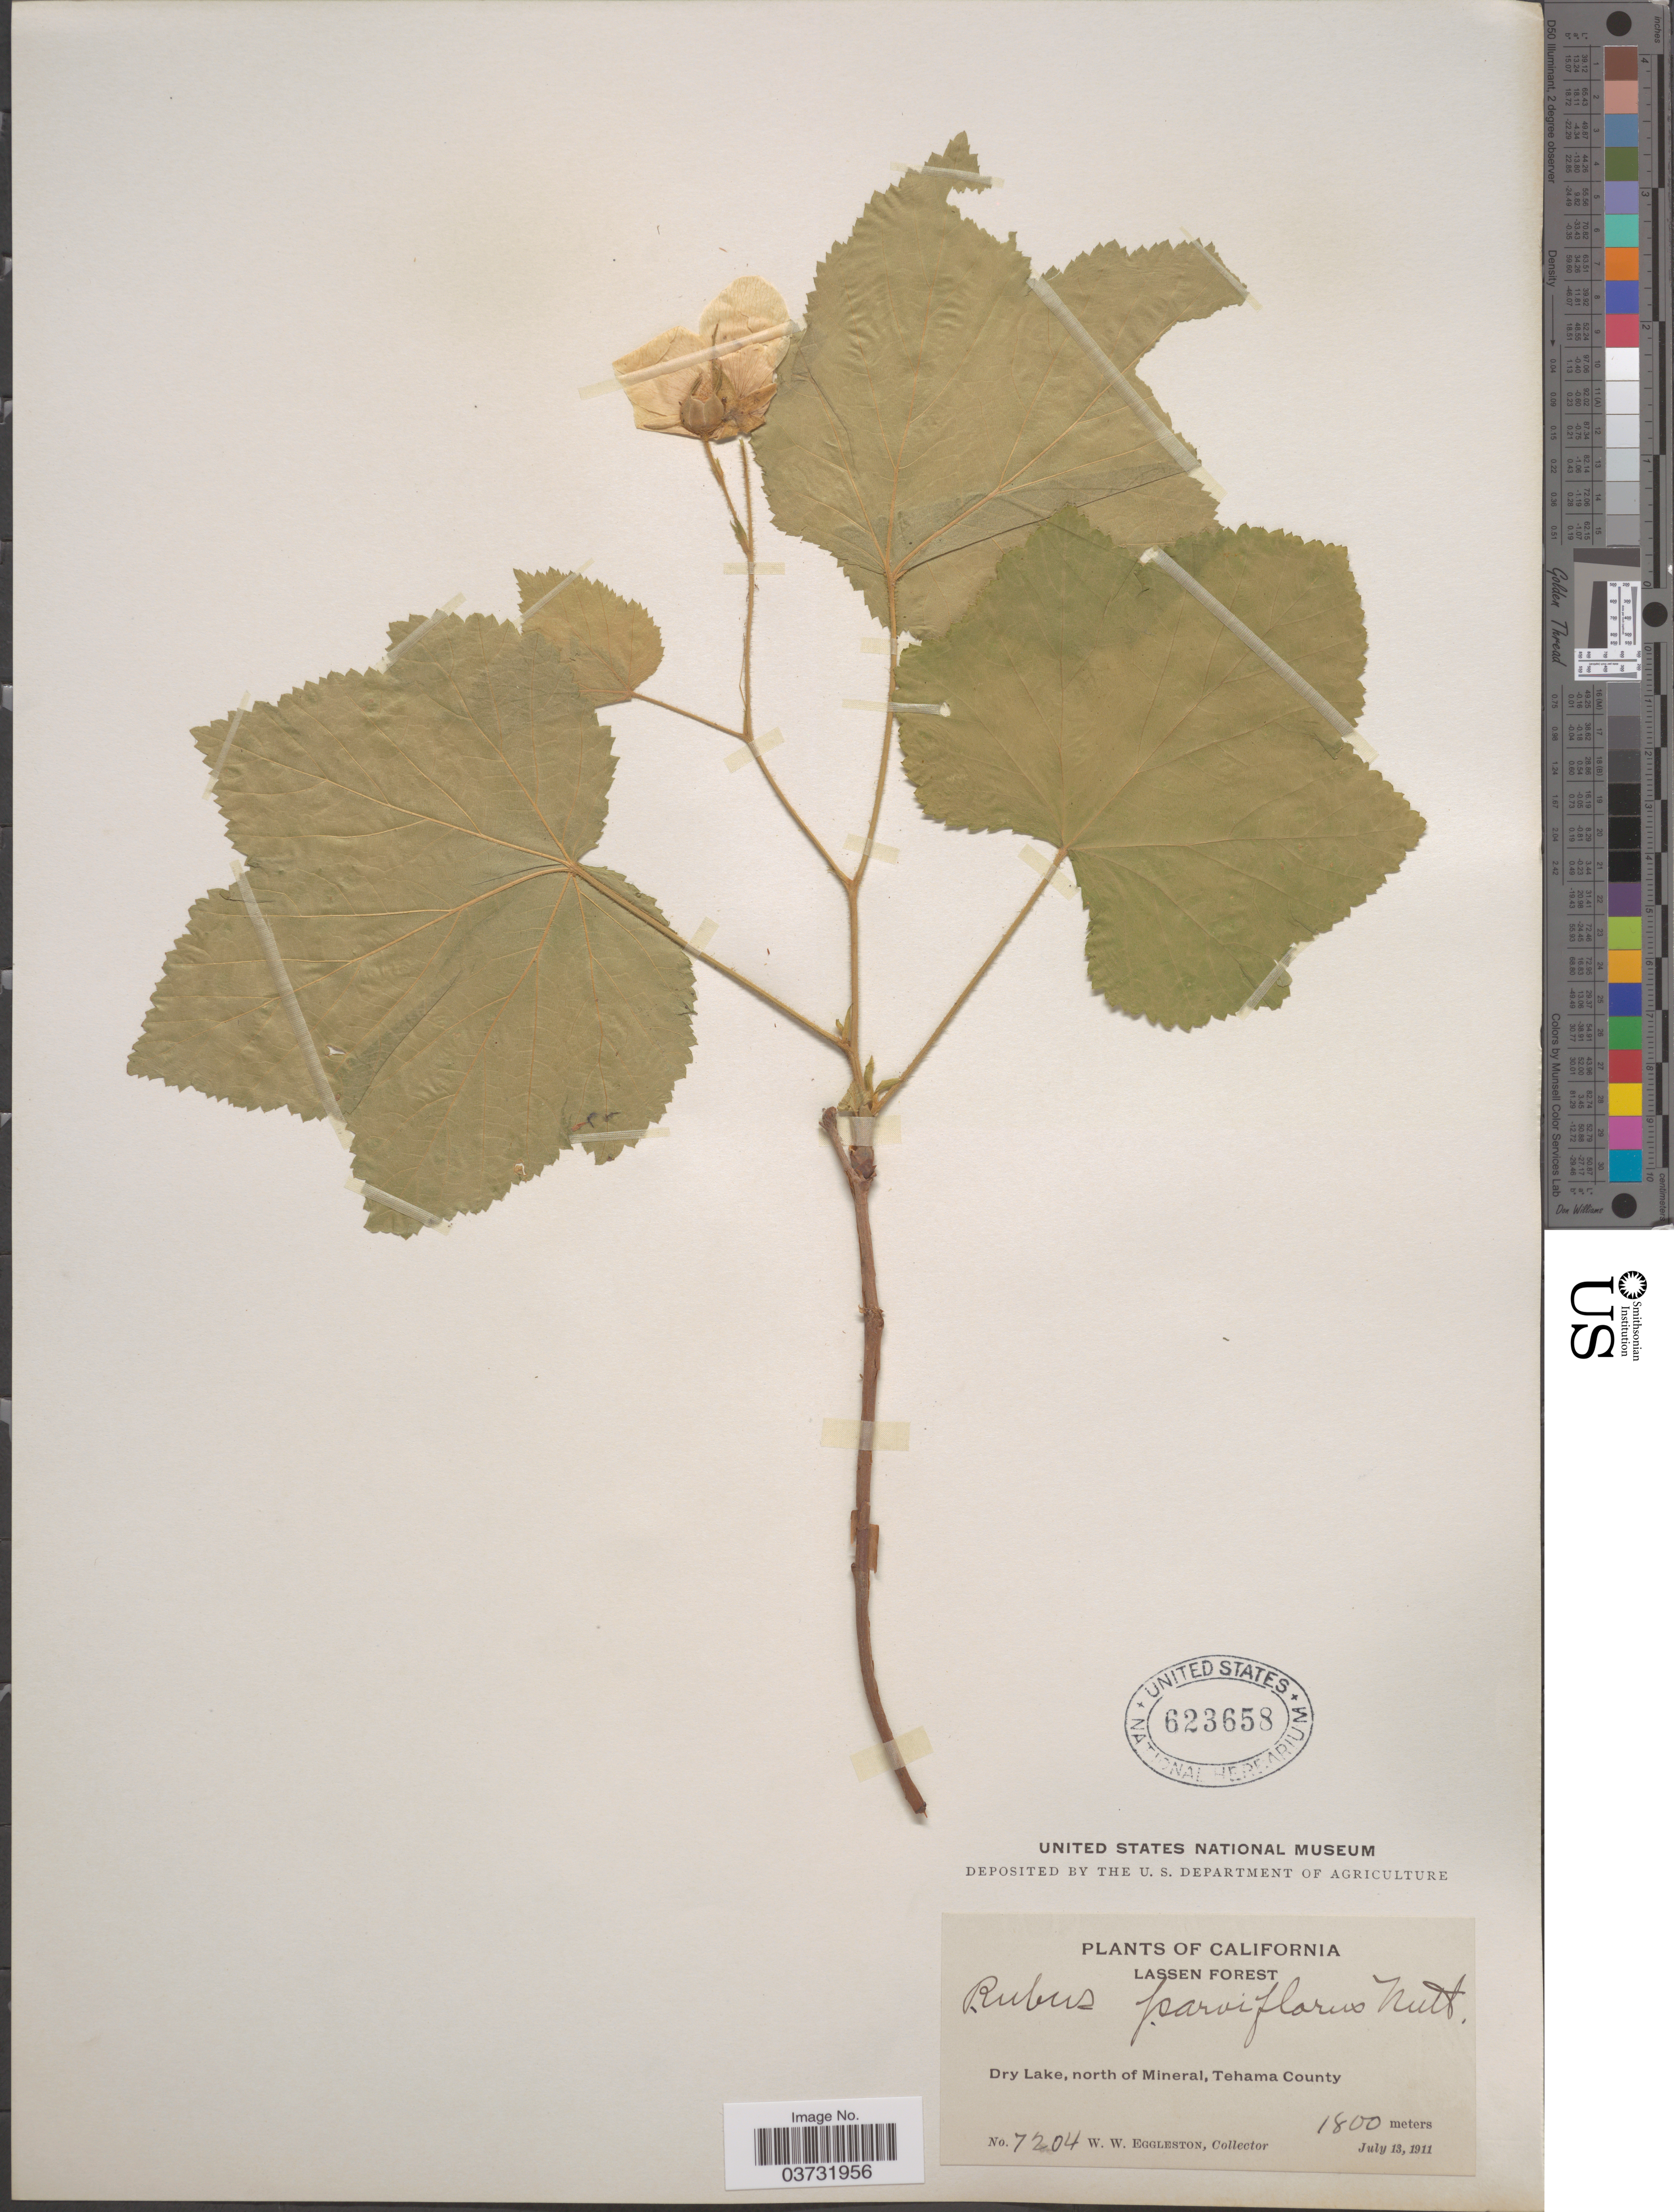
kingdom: Plantae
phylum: Tracheophyta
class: Magnoliopsida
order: Rosales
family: Rosaceae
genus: Rubus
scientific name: Rubus parviflorus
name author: Nutt.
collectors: W. W. Eggleston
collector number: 7204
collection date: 1911-07-13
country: United States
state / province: California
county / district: Tehama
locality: Lassen Forest. Dry Lake, north of Mineral, Tehama County.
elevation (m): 1800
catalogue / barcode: US 623658